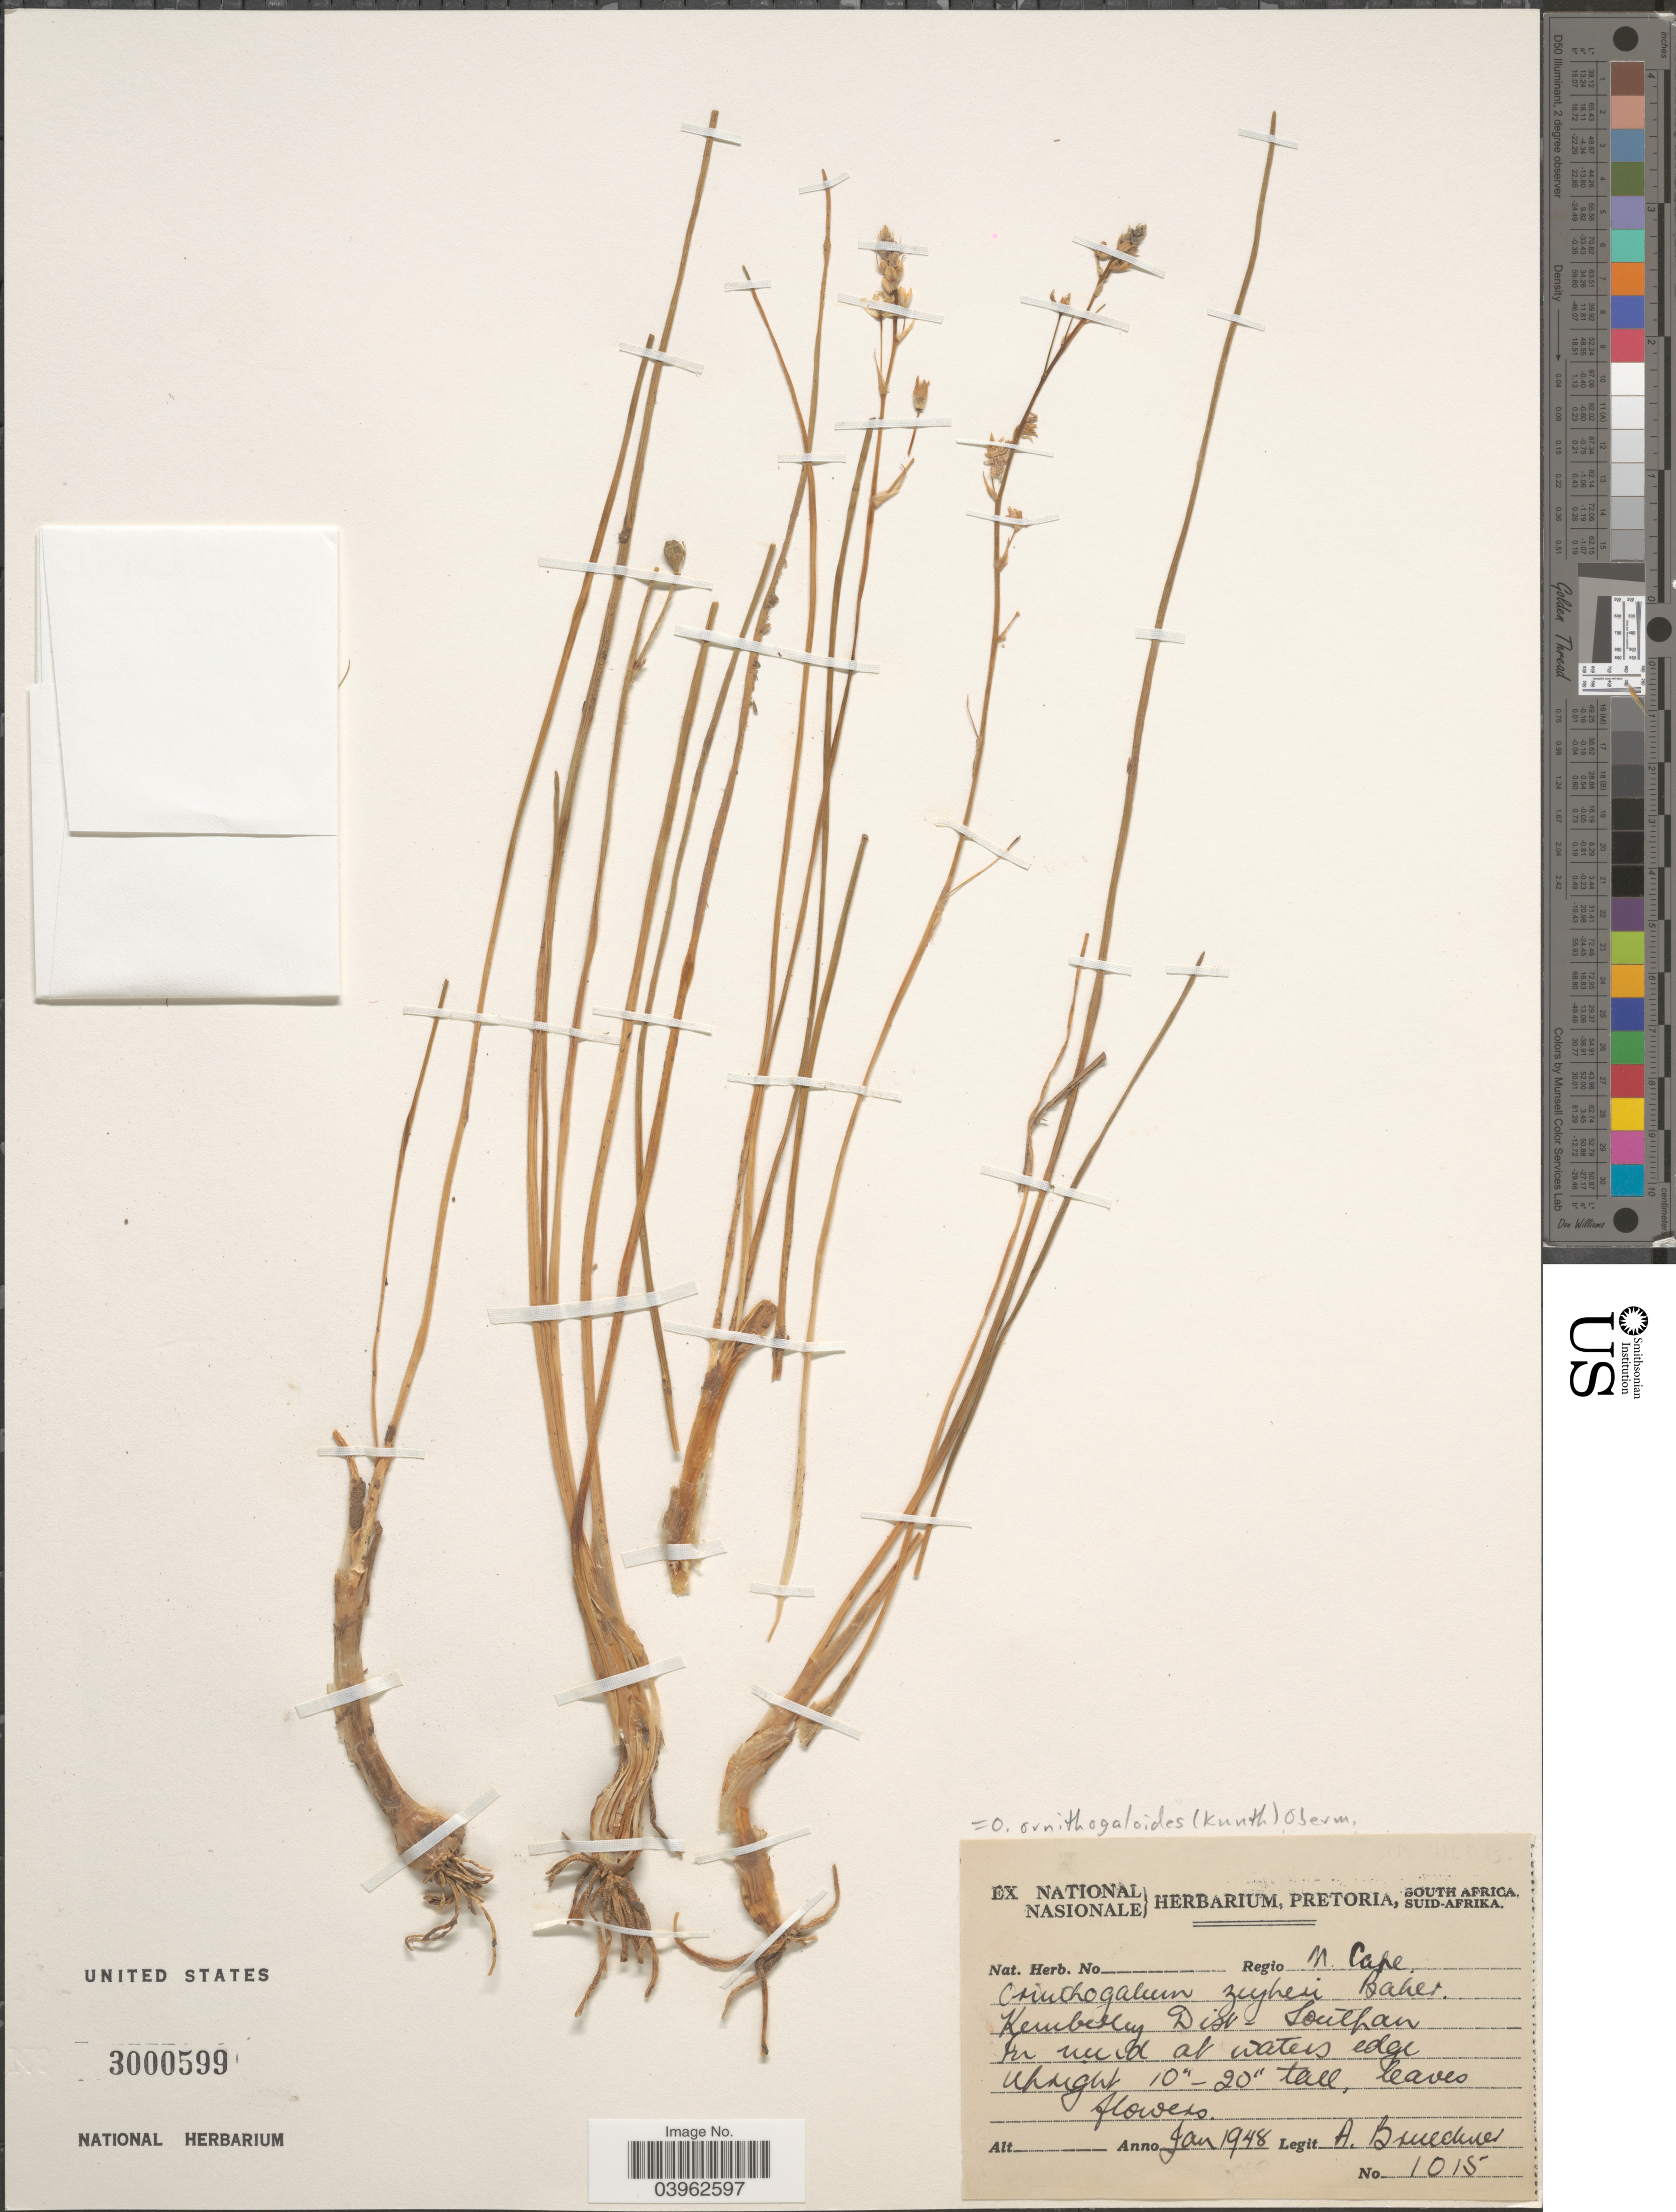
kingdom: Plantae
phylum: Tracheophyta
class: Liliopsida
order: Asparagales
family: Asparagaceae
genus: Ornithogalum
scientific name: Ornithogalum ornithogaloides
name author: (Kunth) Oberm.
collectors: A. Brueckner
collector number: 1015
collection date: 1948-01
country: South Africa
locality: Kimberley Dist - Soutpan in mud at waters edge.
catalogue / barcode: US 3000599